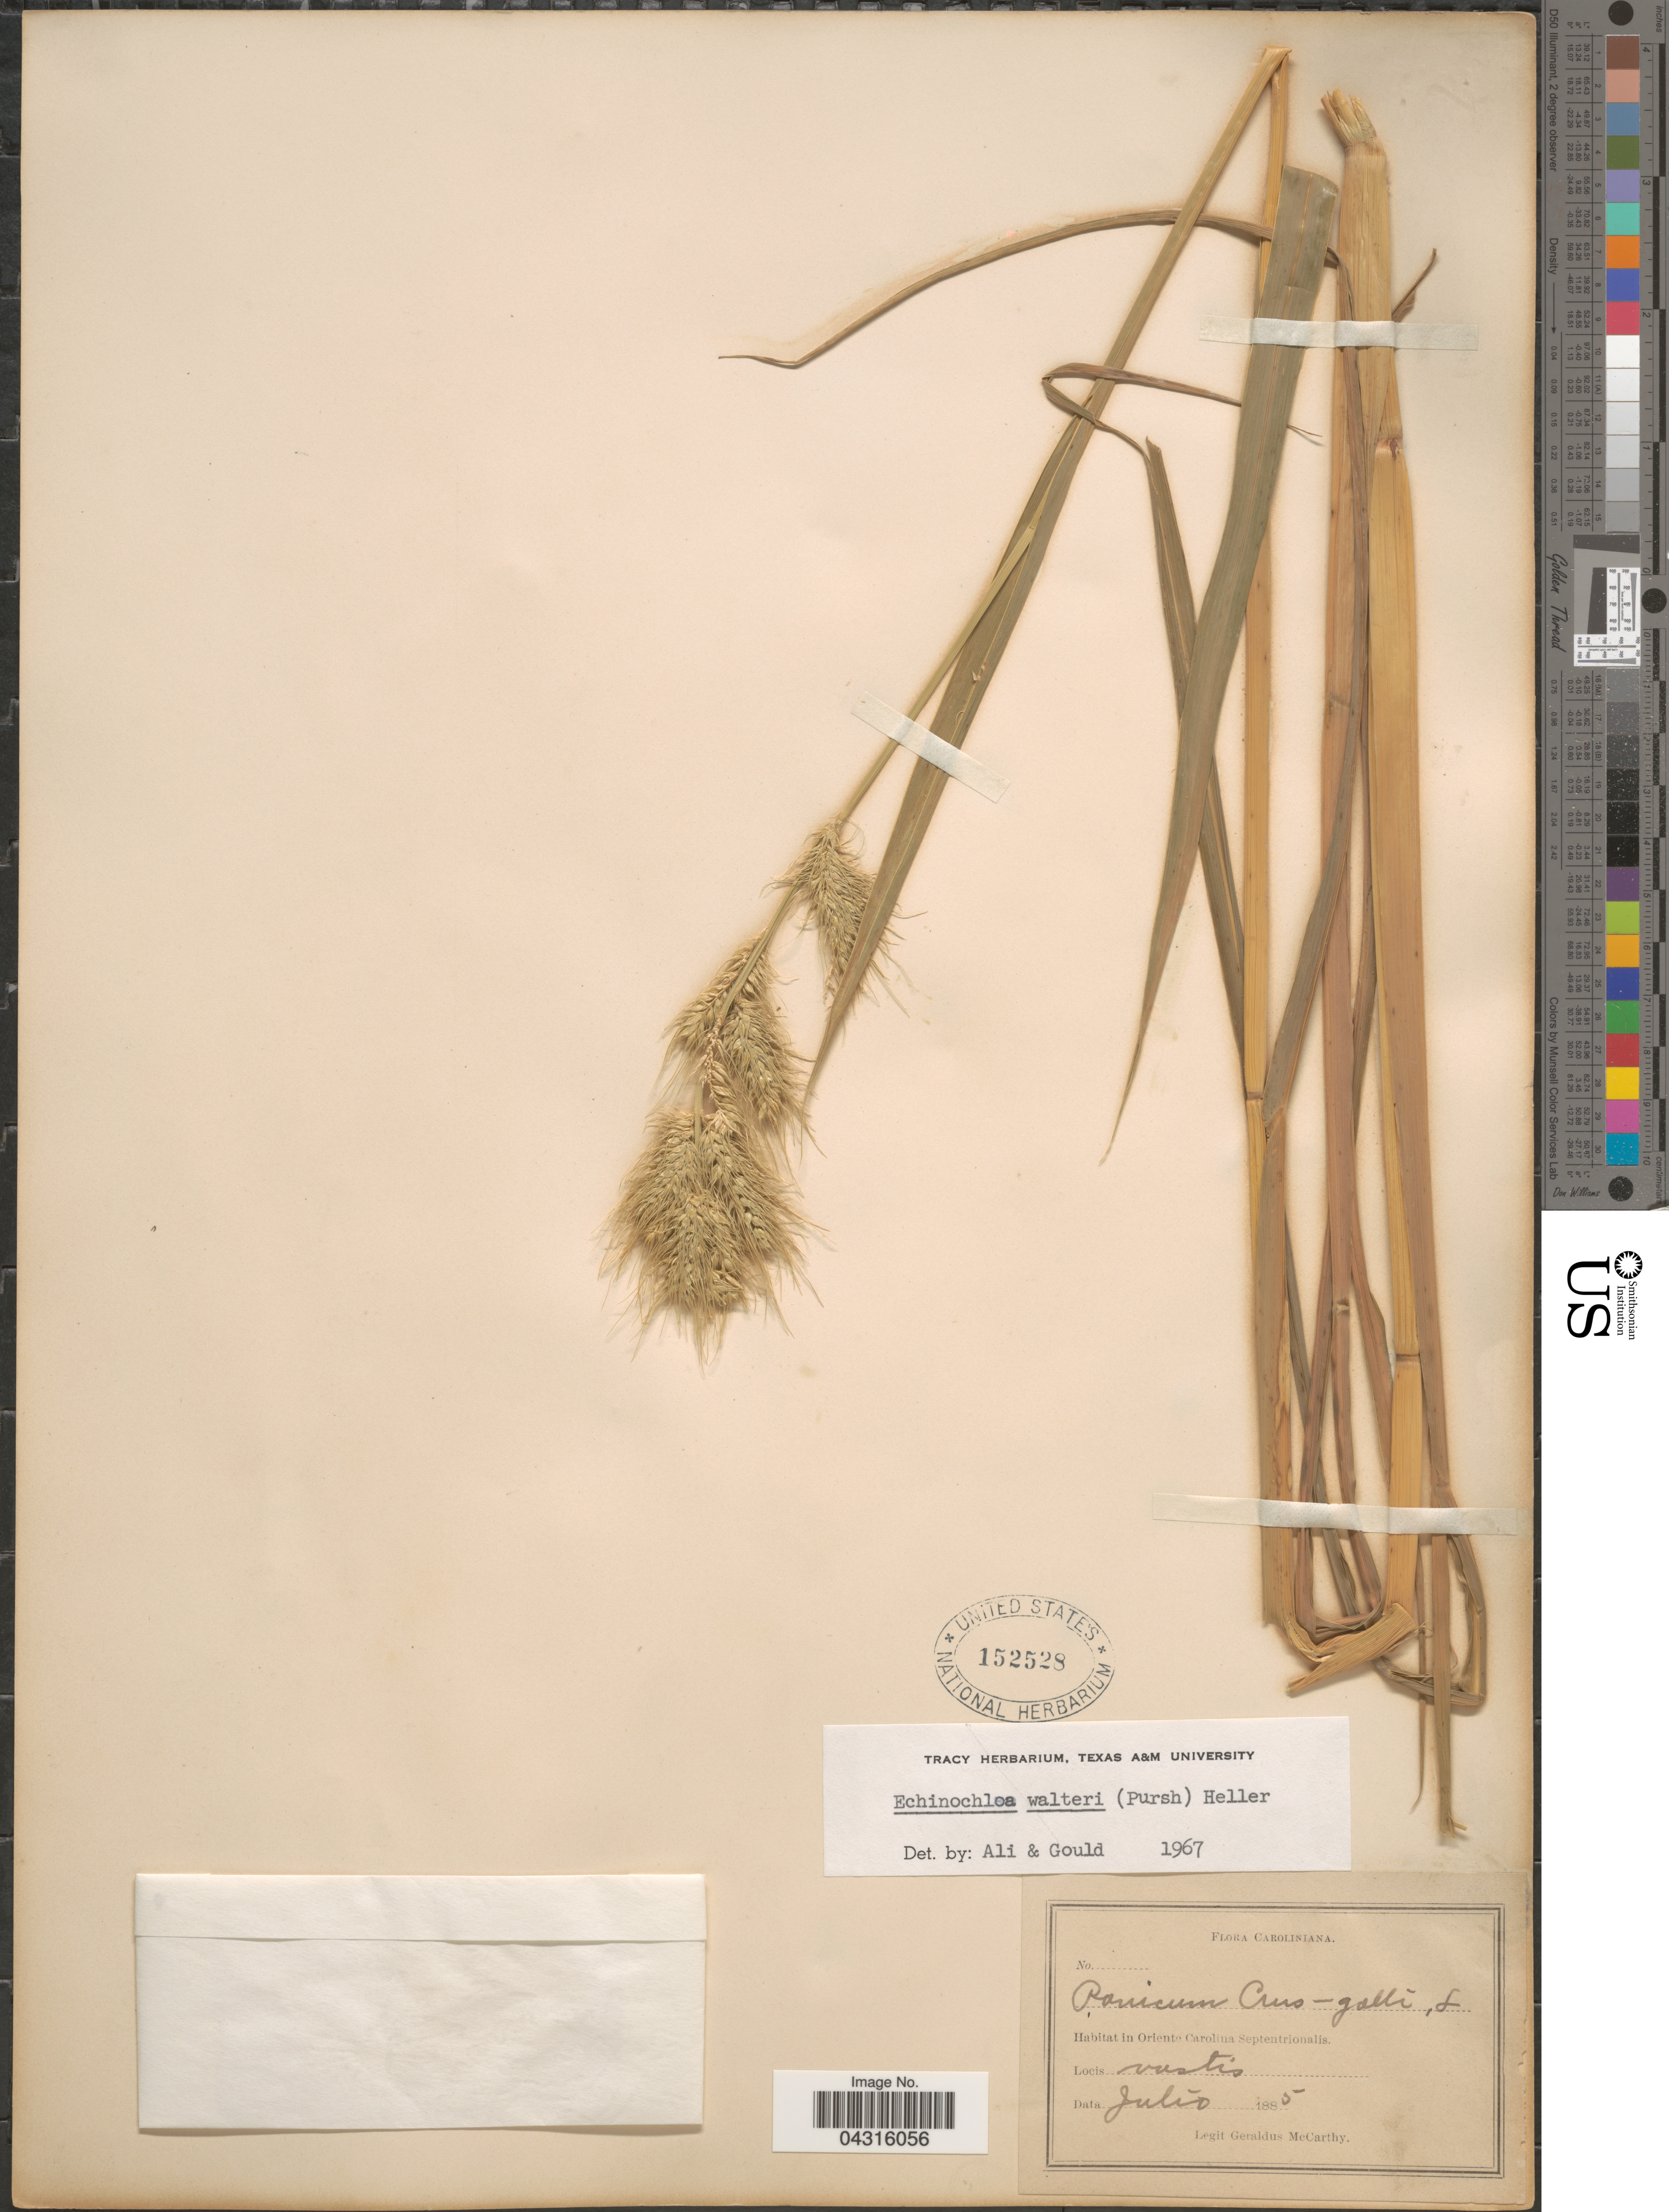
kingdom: Plantae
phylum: Tracheophyta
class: Liliopsida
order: Poales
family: Poaceae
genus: Echinochloa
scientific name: Echinochloa walteri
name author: (Pursh) A. Heller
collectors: M. McCarthy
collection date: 1885-07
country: United States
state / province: North Carolina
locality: Caroliniana. In Oriente Carolina Septentrionalis. Vastis.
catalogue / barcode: US 152528